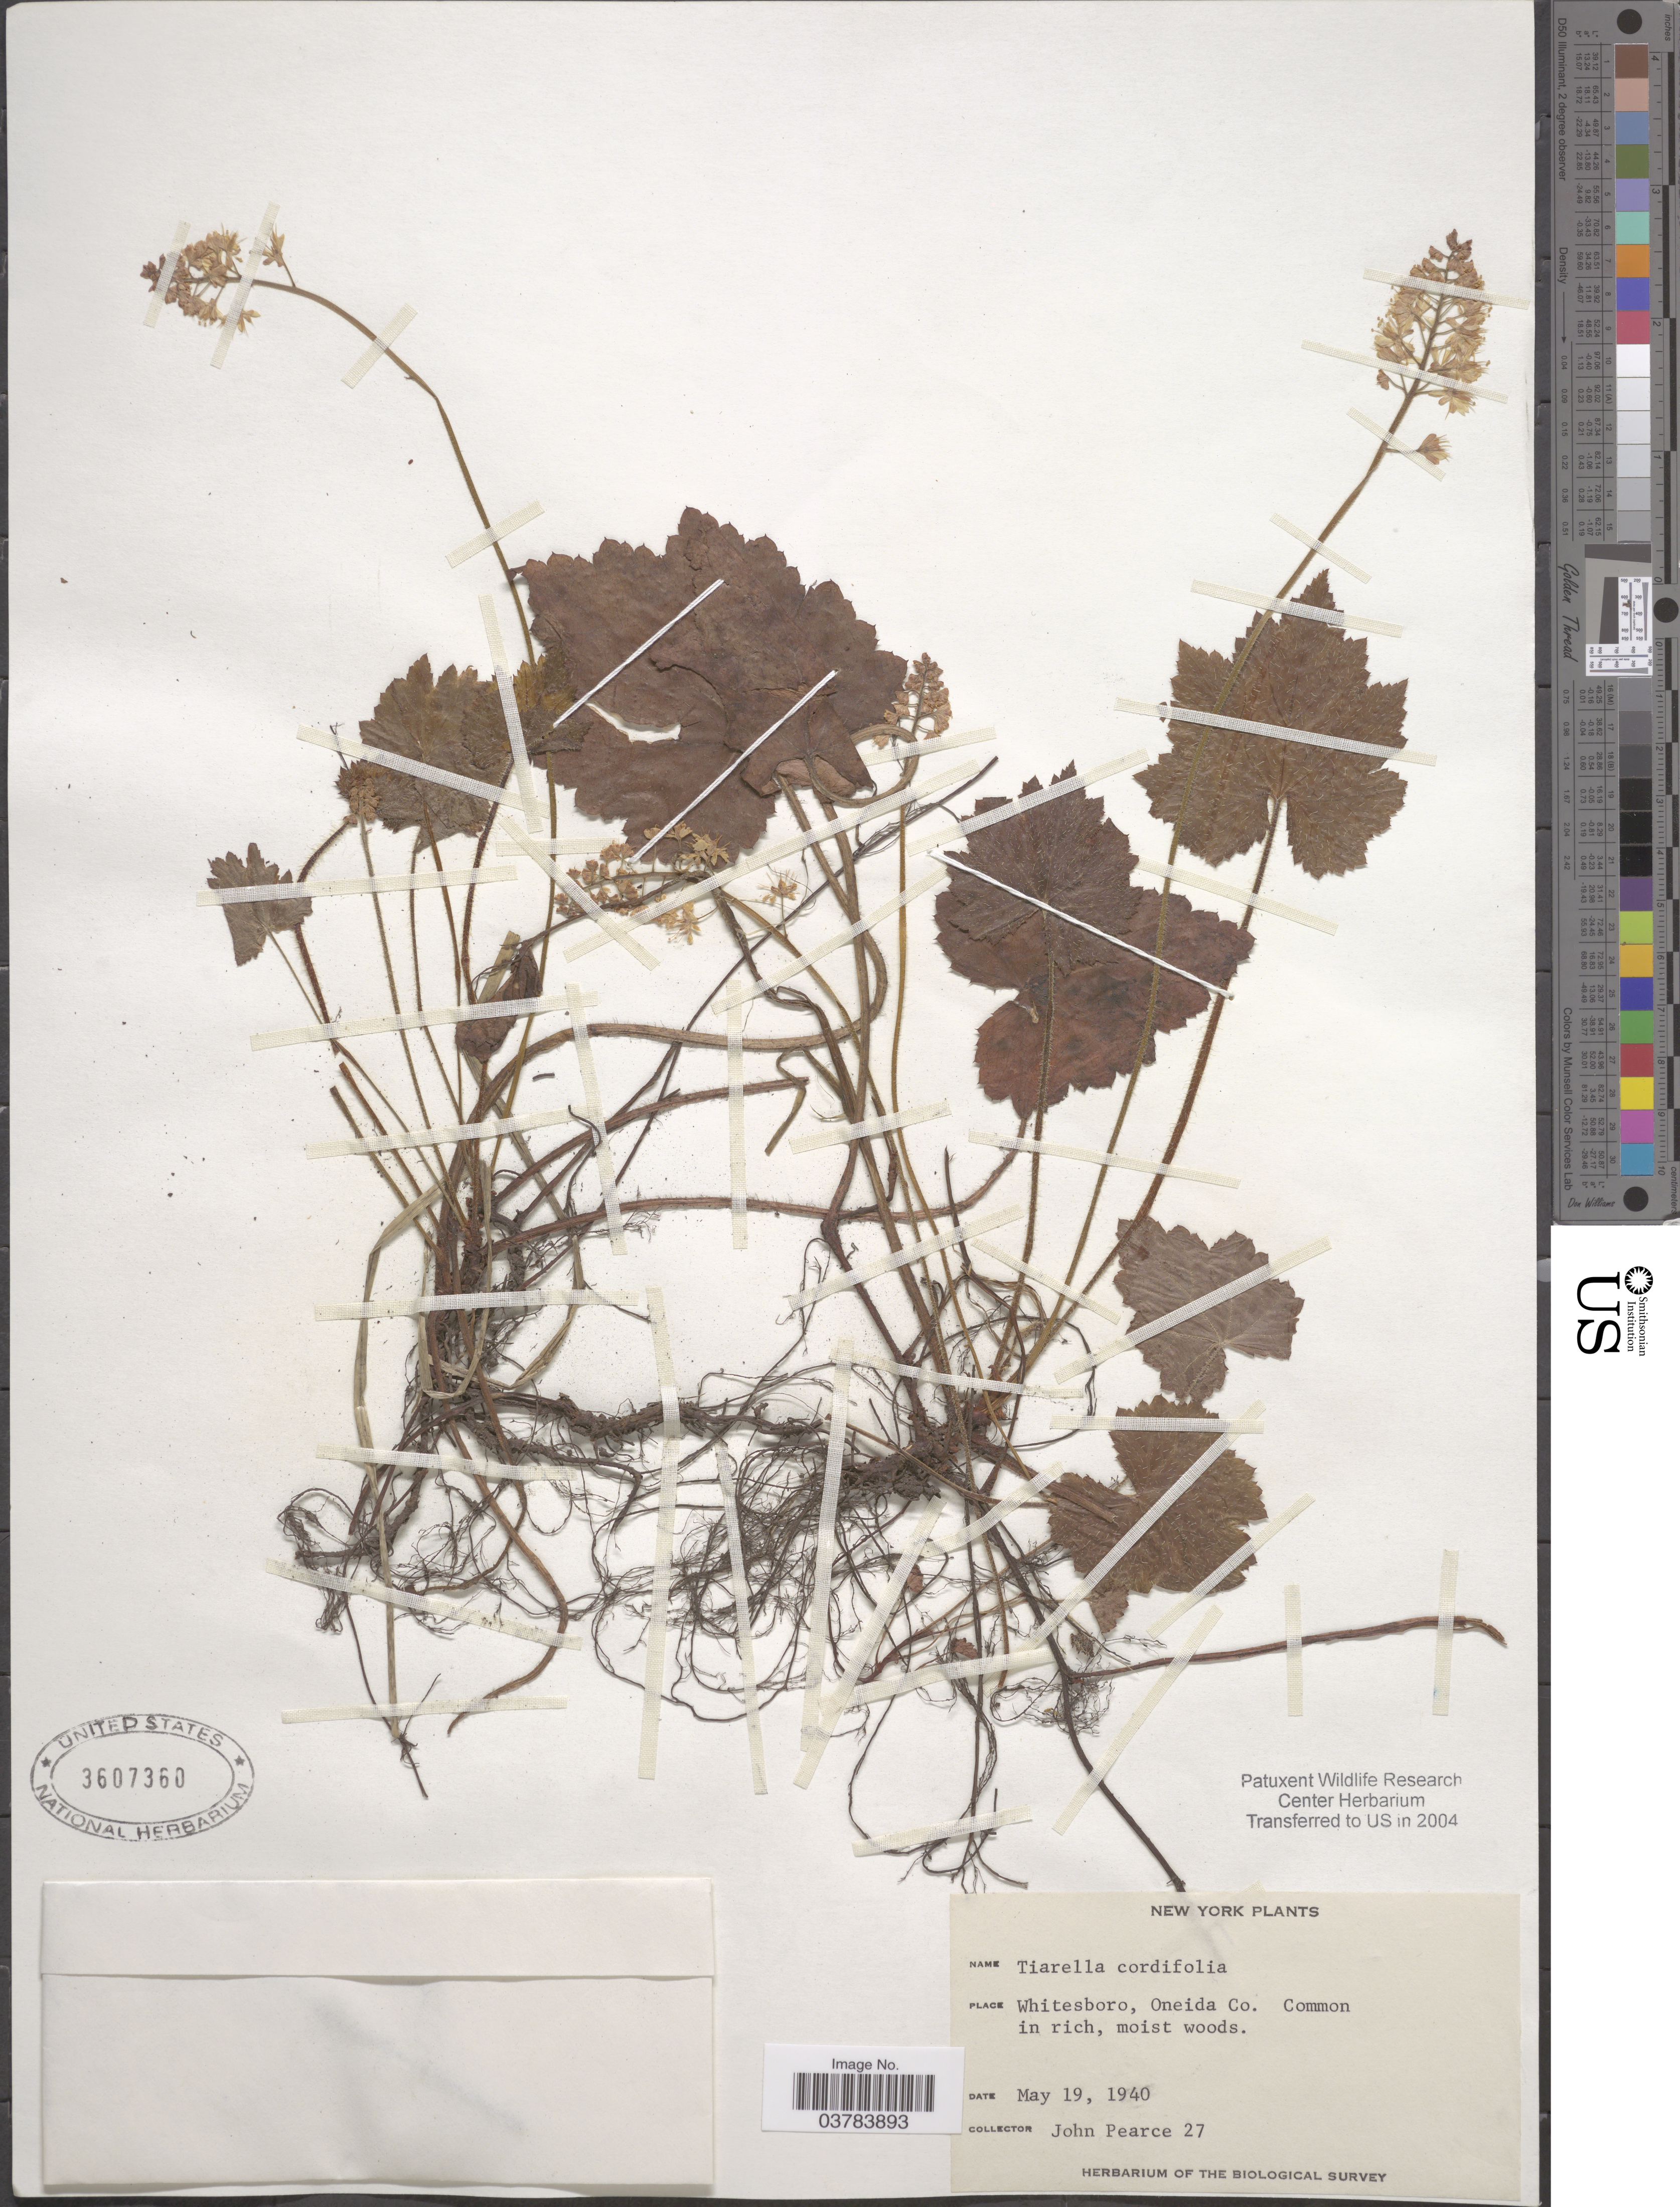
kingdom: Plantae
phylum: Tracheophyta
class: Magnoliopsida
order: Saxifragales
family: Saxifragaceae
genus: Tiarella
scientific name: Tiarella cordifolia var. typica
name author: Lakela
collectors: J. Pearce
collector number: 27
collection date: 1940-05-19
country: United States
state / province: New York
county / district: Oneida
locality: Whitesboro, Oneida Co. The Biological Survey.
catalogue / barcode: US 3607360